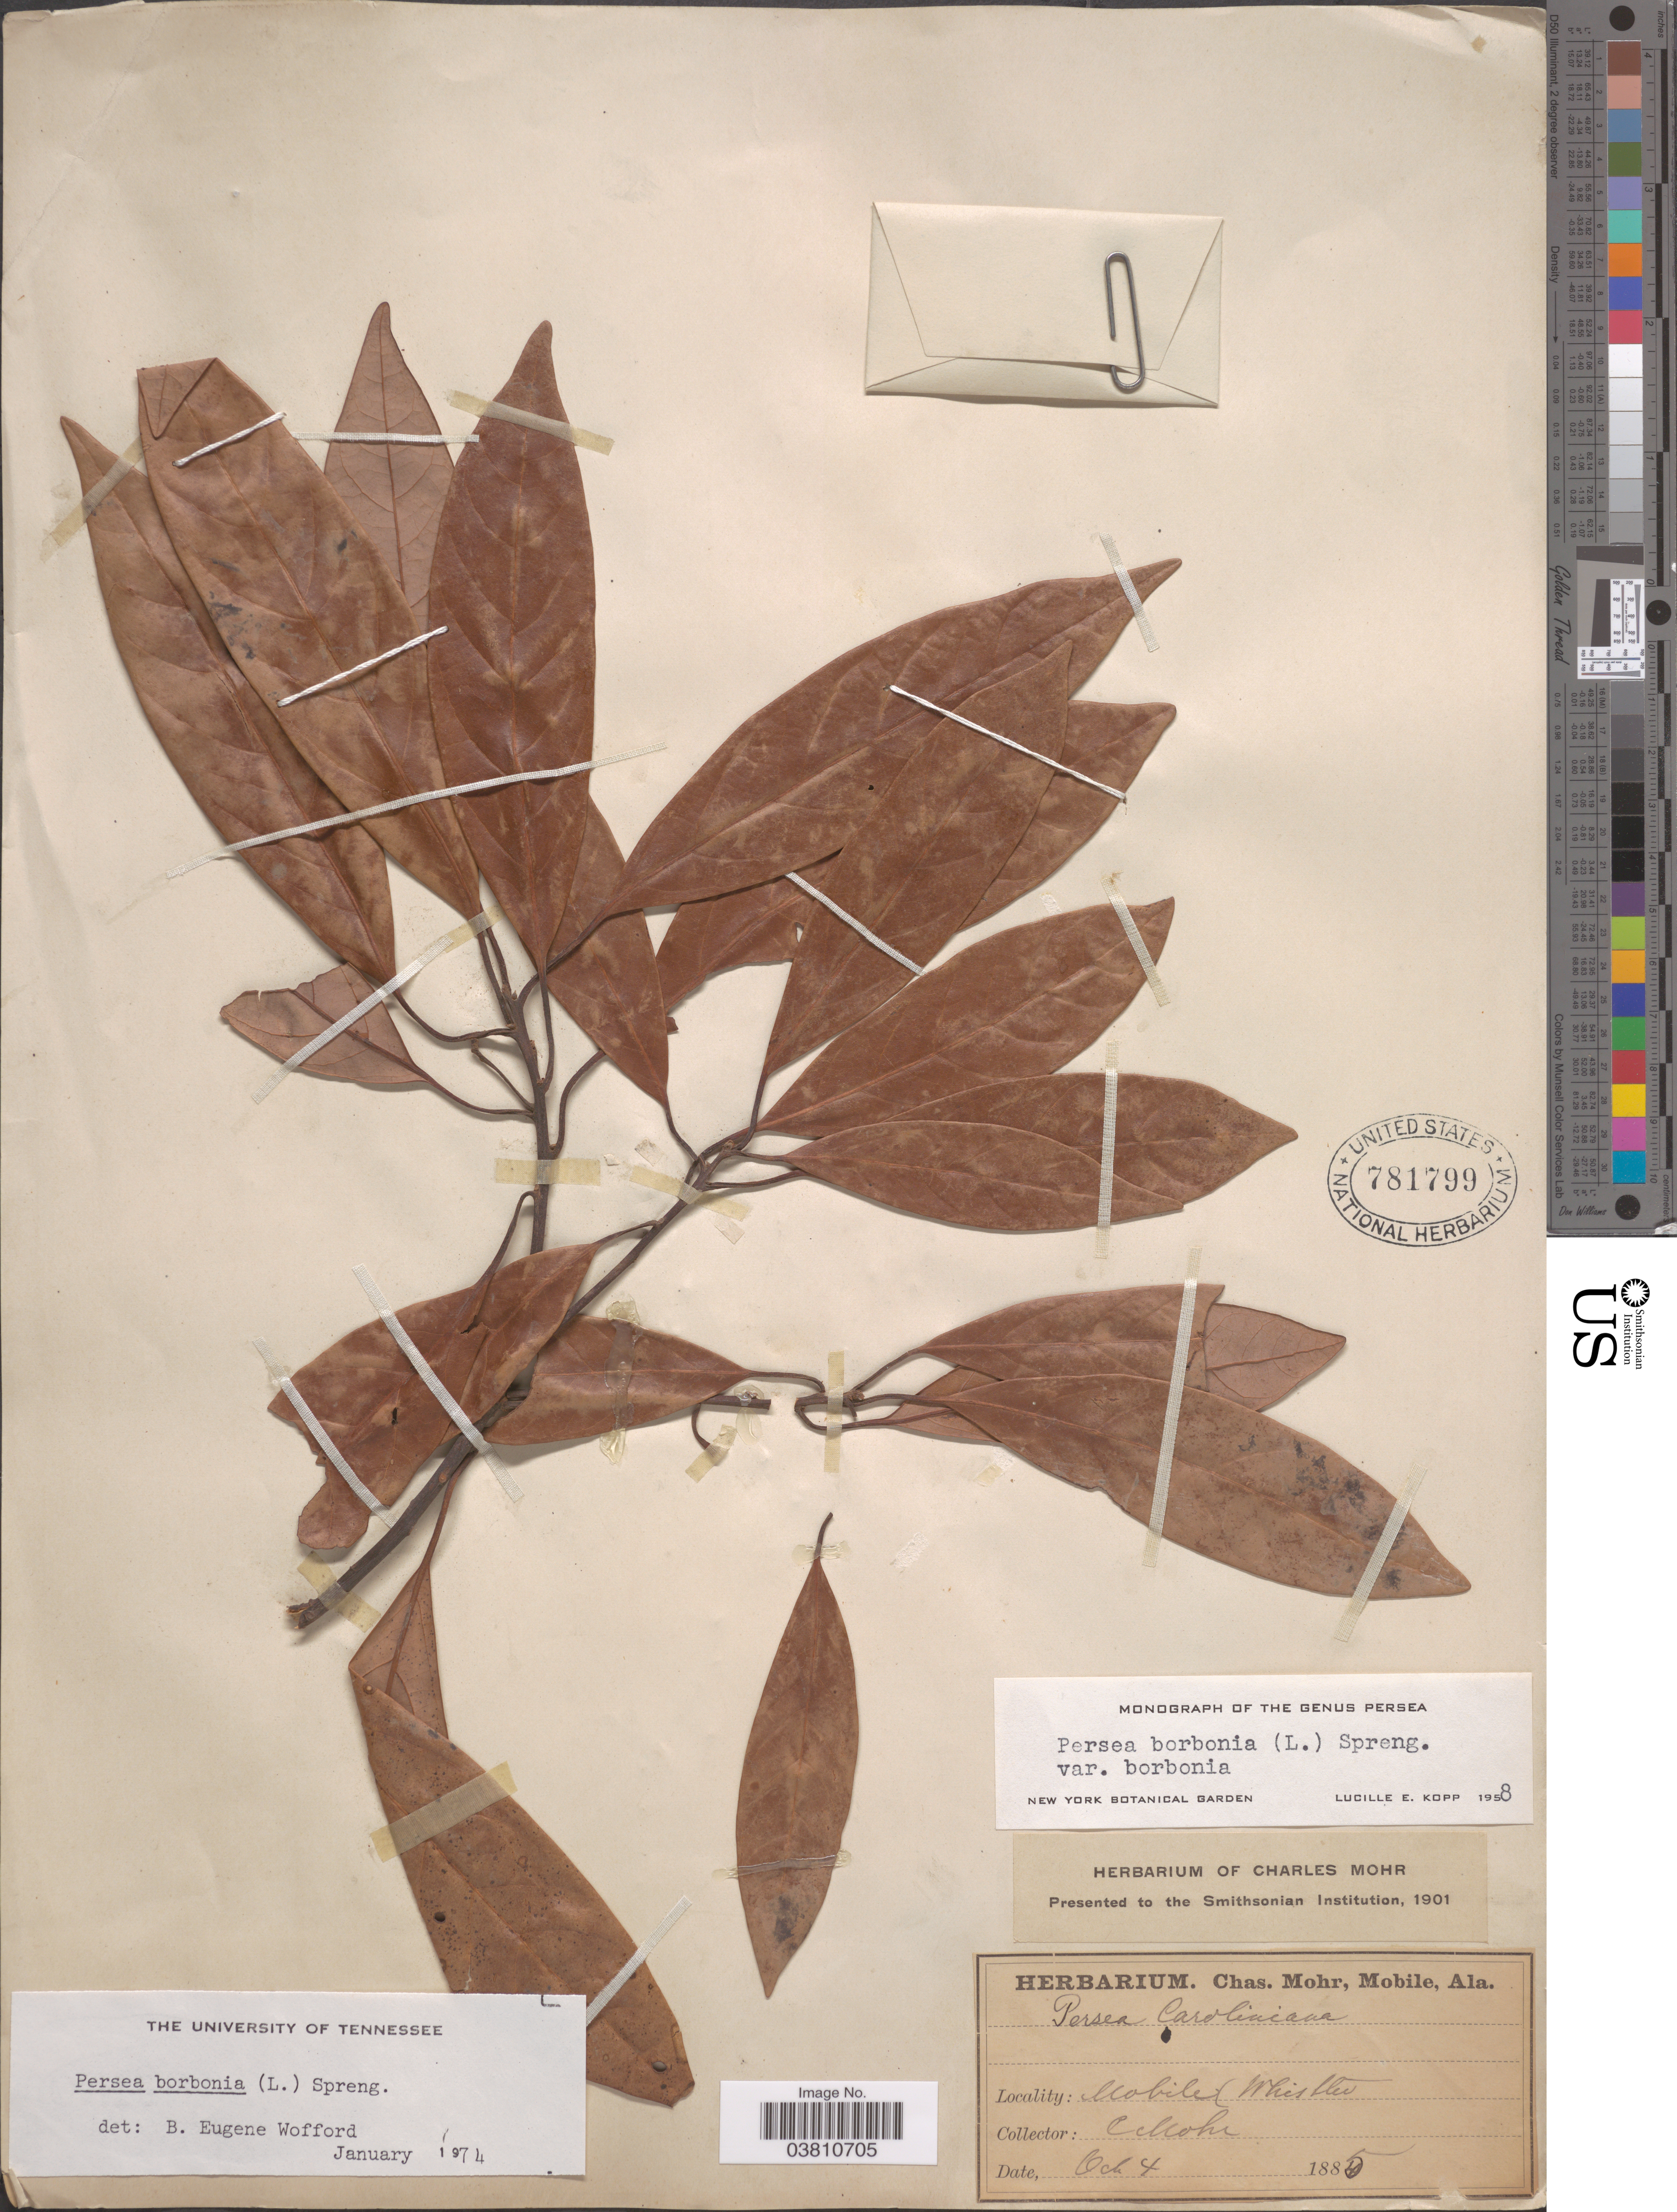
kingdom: Plantae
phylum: Tracheophyta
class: Magnoliopsida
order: Laurales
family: Lauraceae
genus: Persea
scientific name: Persea borbonia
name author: (L.) Spreng.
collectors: Mohr, C. T. (herbarium)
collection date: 1885-10-04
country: United States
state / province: Alabama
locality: Mobile, Whistler.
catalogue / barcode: US 781799